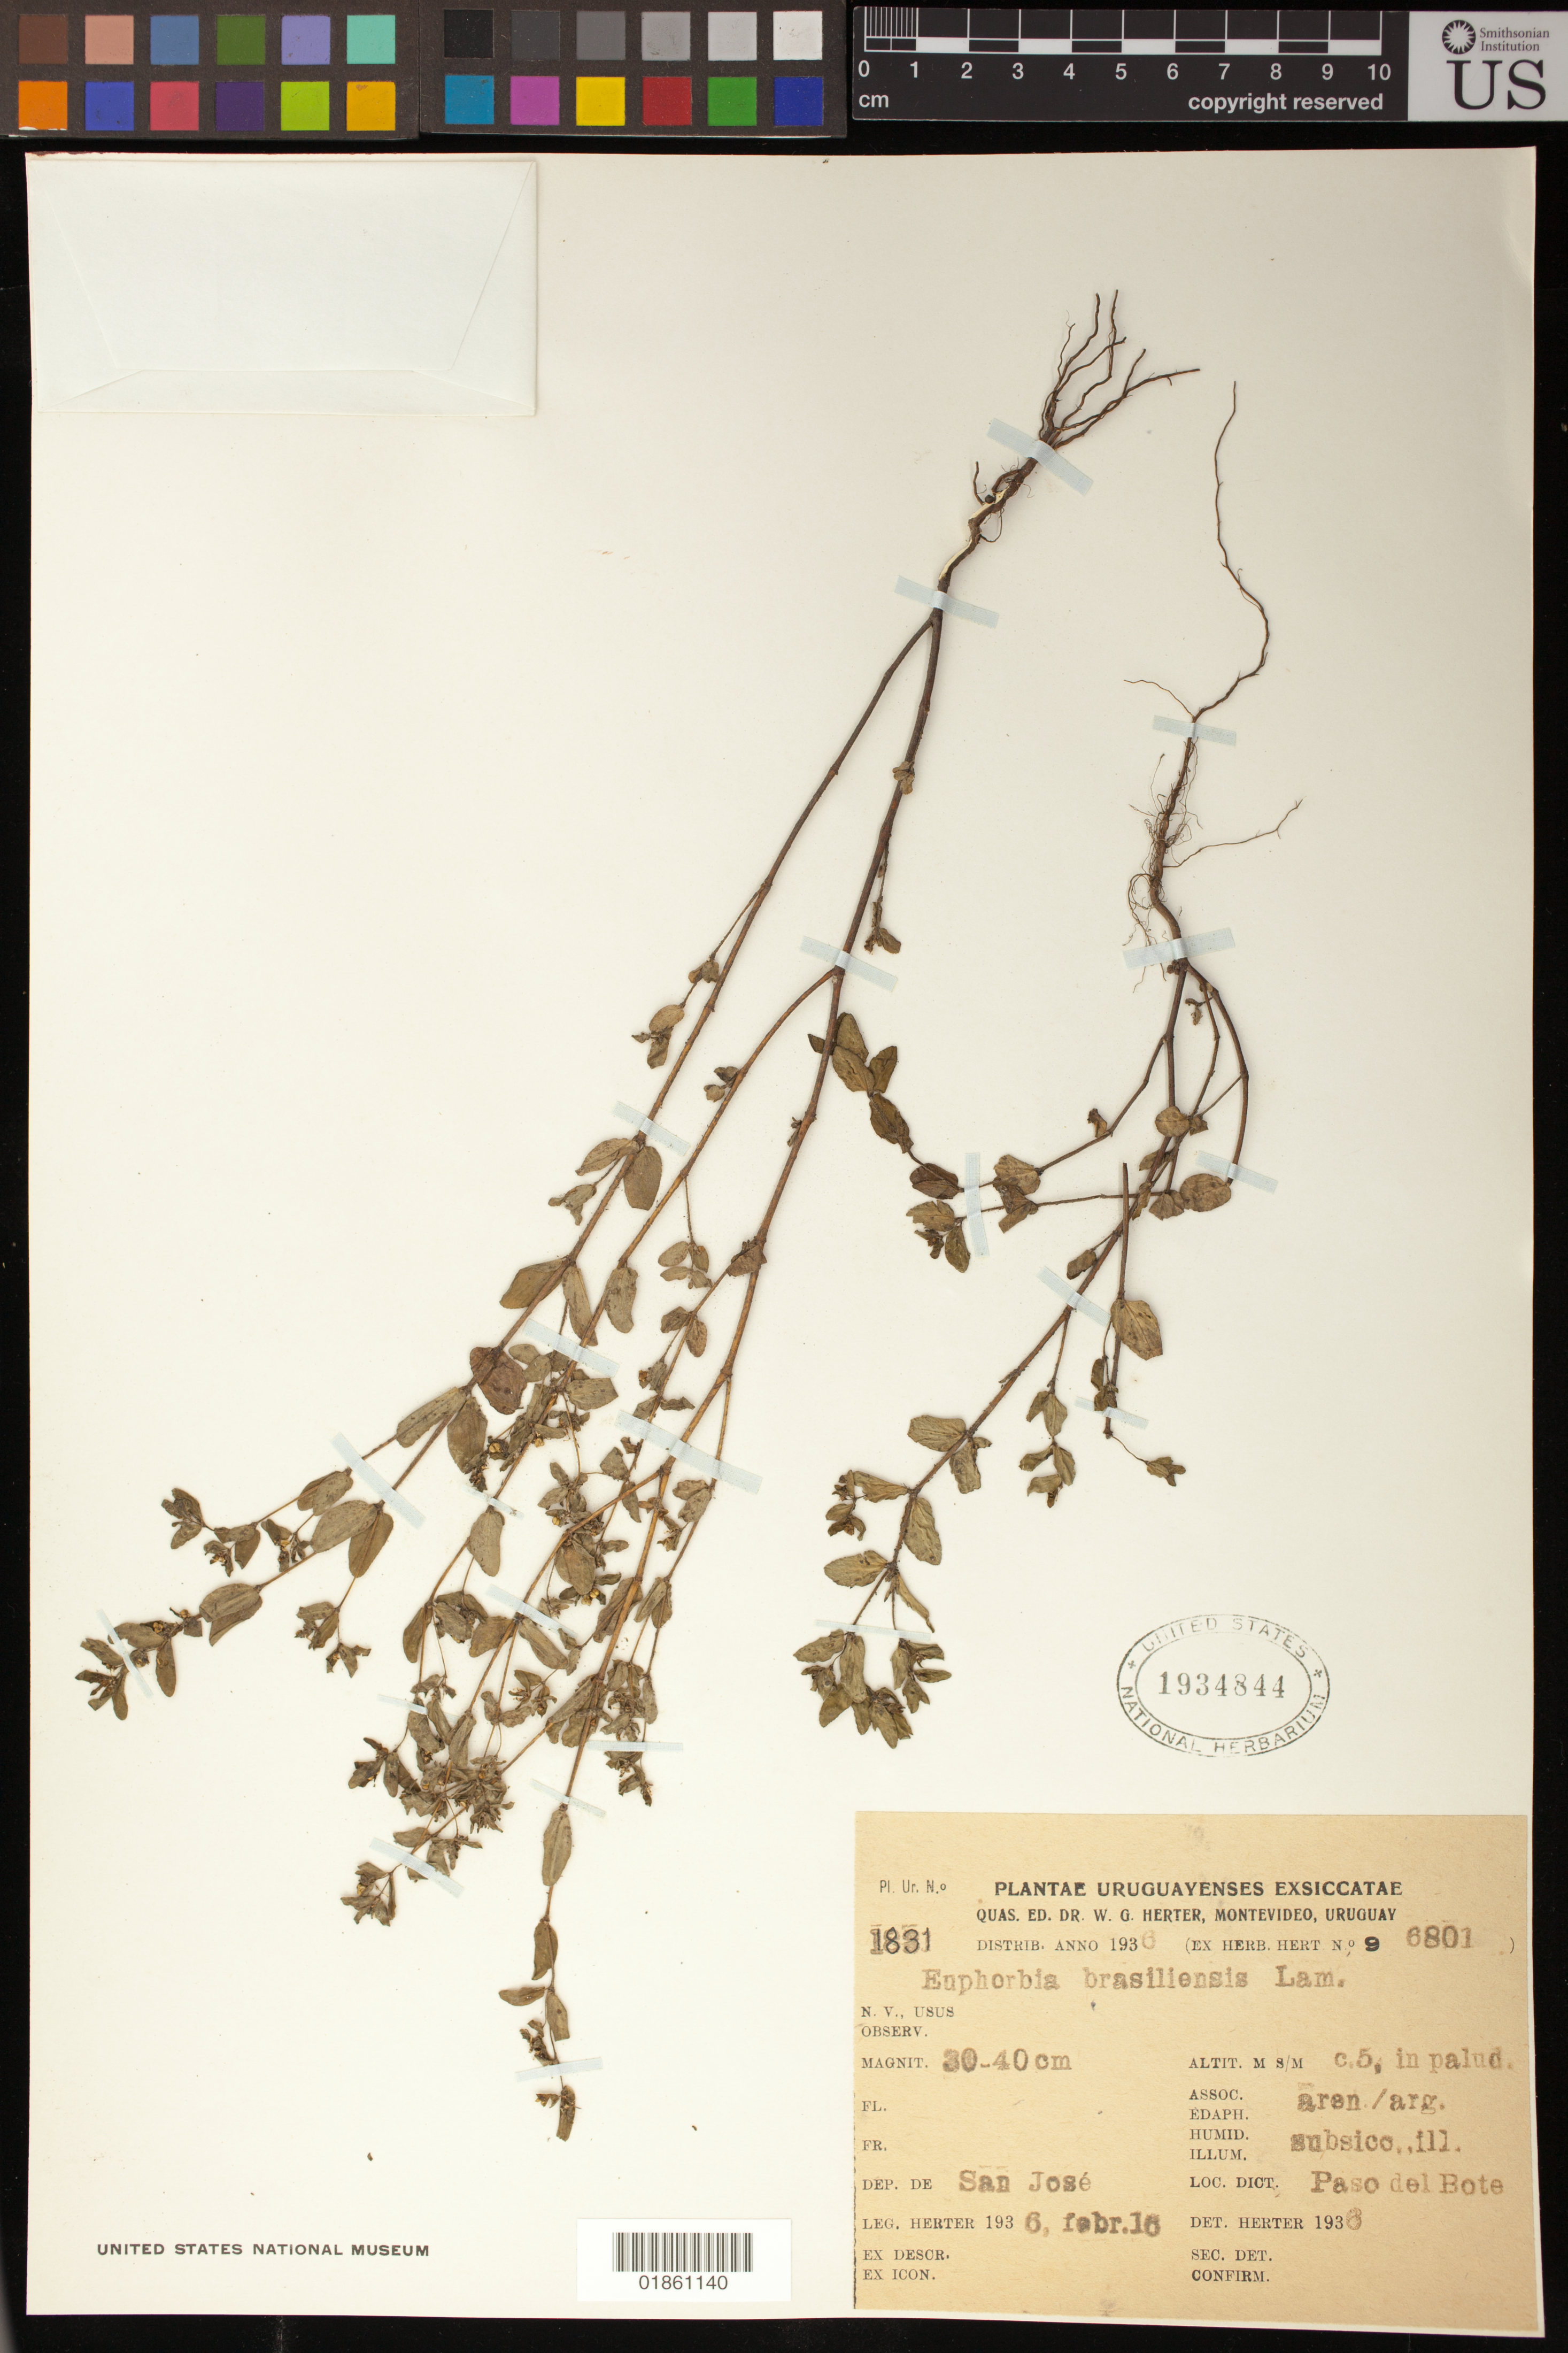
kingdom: Plantae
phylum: Tracheophyta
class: Magnoliopsida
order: Malpighiales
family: Euphorbiaceae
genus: Euphorbia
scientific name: Euphorbia hyssopifolia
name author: L.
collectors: W. G. Herter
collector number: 96801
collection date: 1936-02-16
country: Uruguay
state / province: Canelones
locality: Paso del Bote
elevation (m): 5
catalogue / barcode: US 1934844